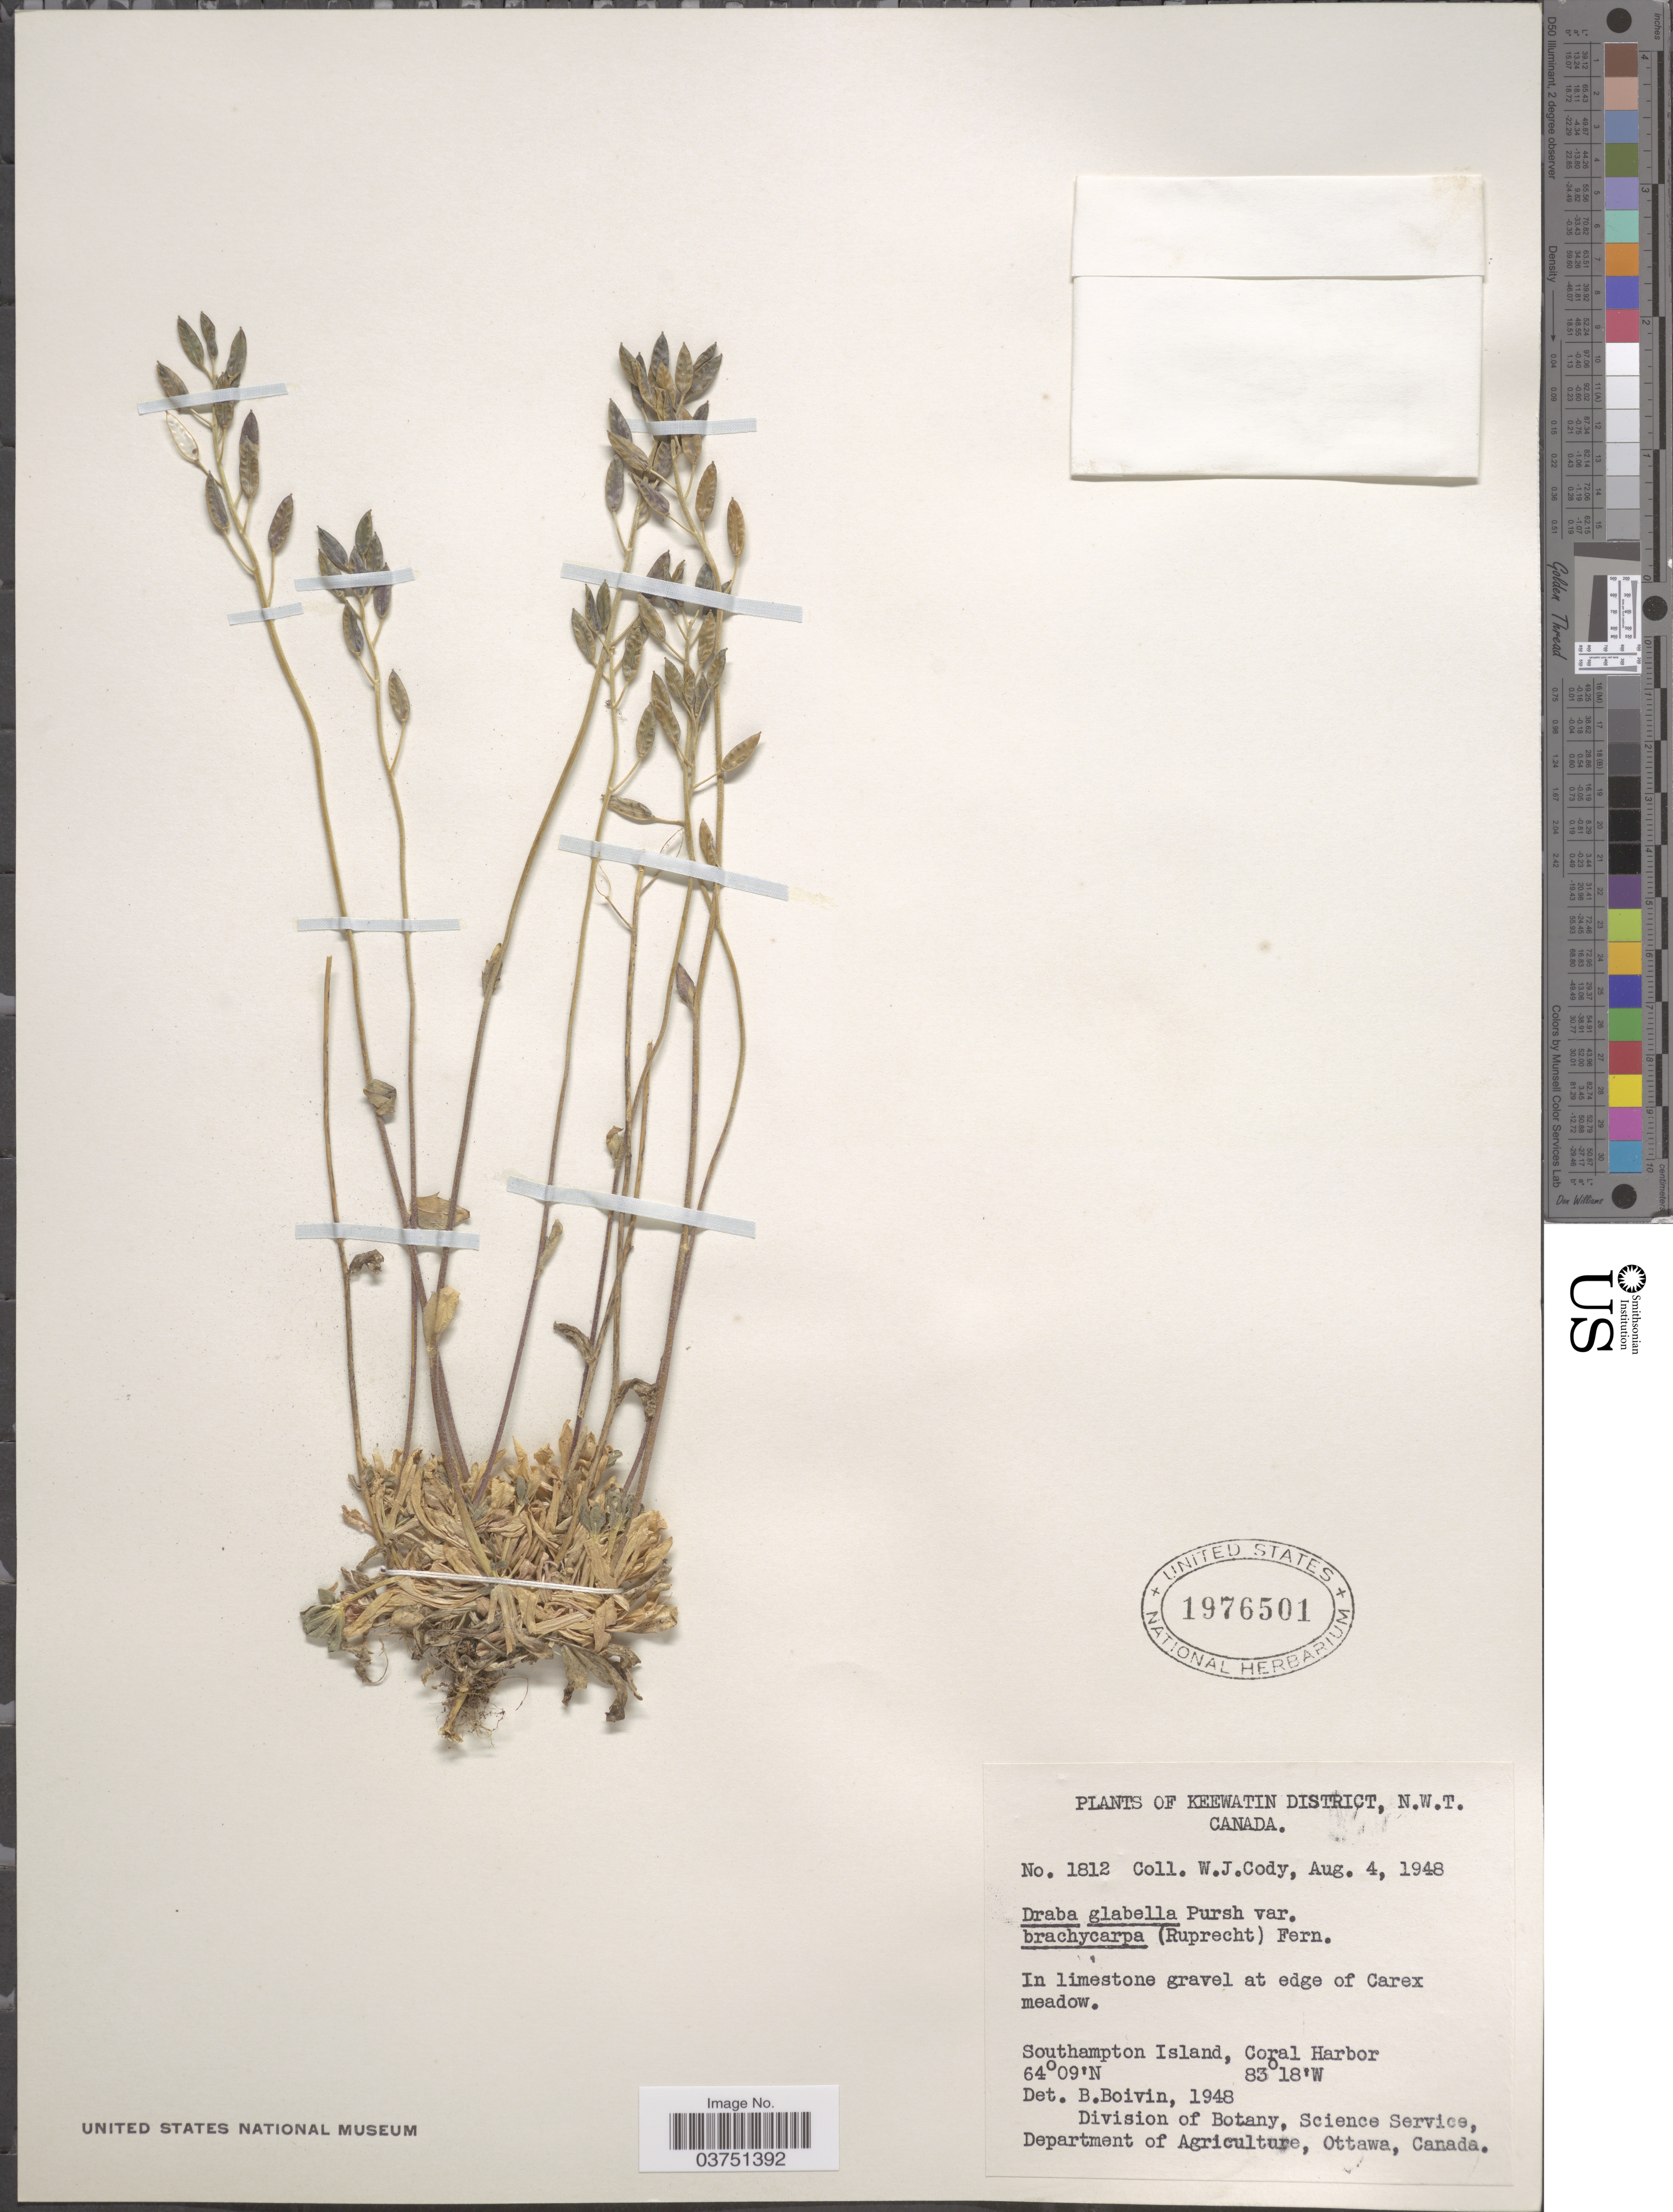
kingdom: Plantae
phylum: Tracheophyta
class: Magnoliopsida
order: Brassicales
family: Brassicaceae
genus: Draba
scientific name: Draba glabella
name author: Pursh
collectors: W. Cody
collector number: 1812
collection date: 1948-08-04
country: Canada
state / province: Northwest Territories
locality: Keewatin District. Southampton Island, Coral Harbor.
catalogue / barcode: US 1976501